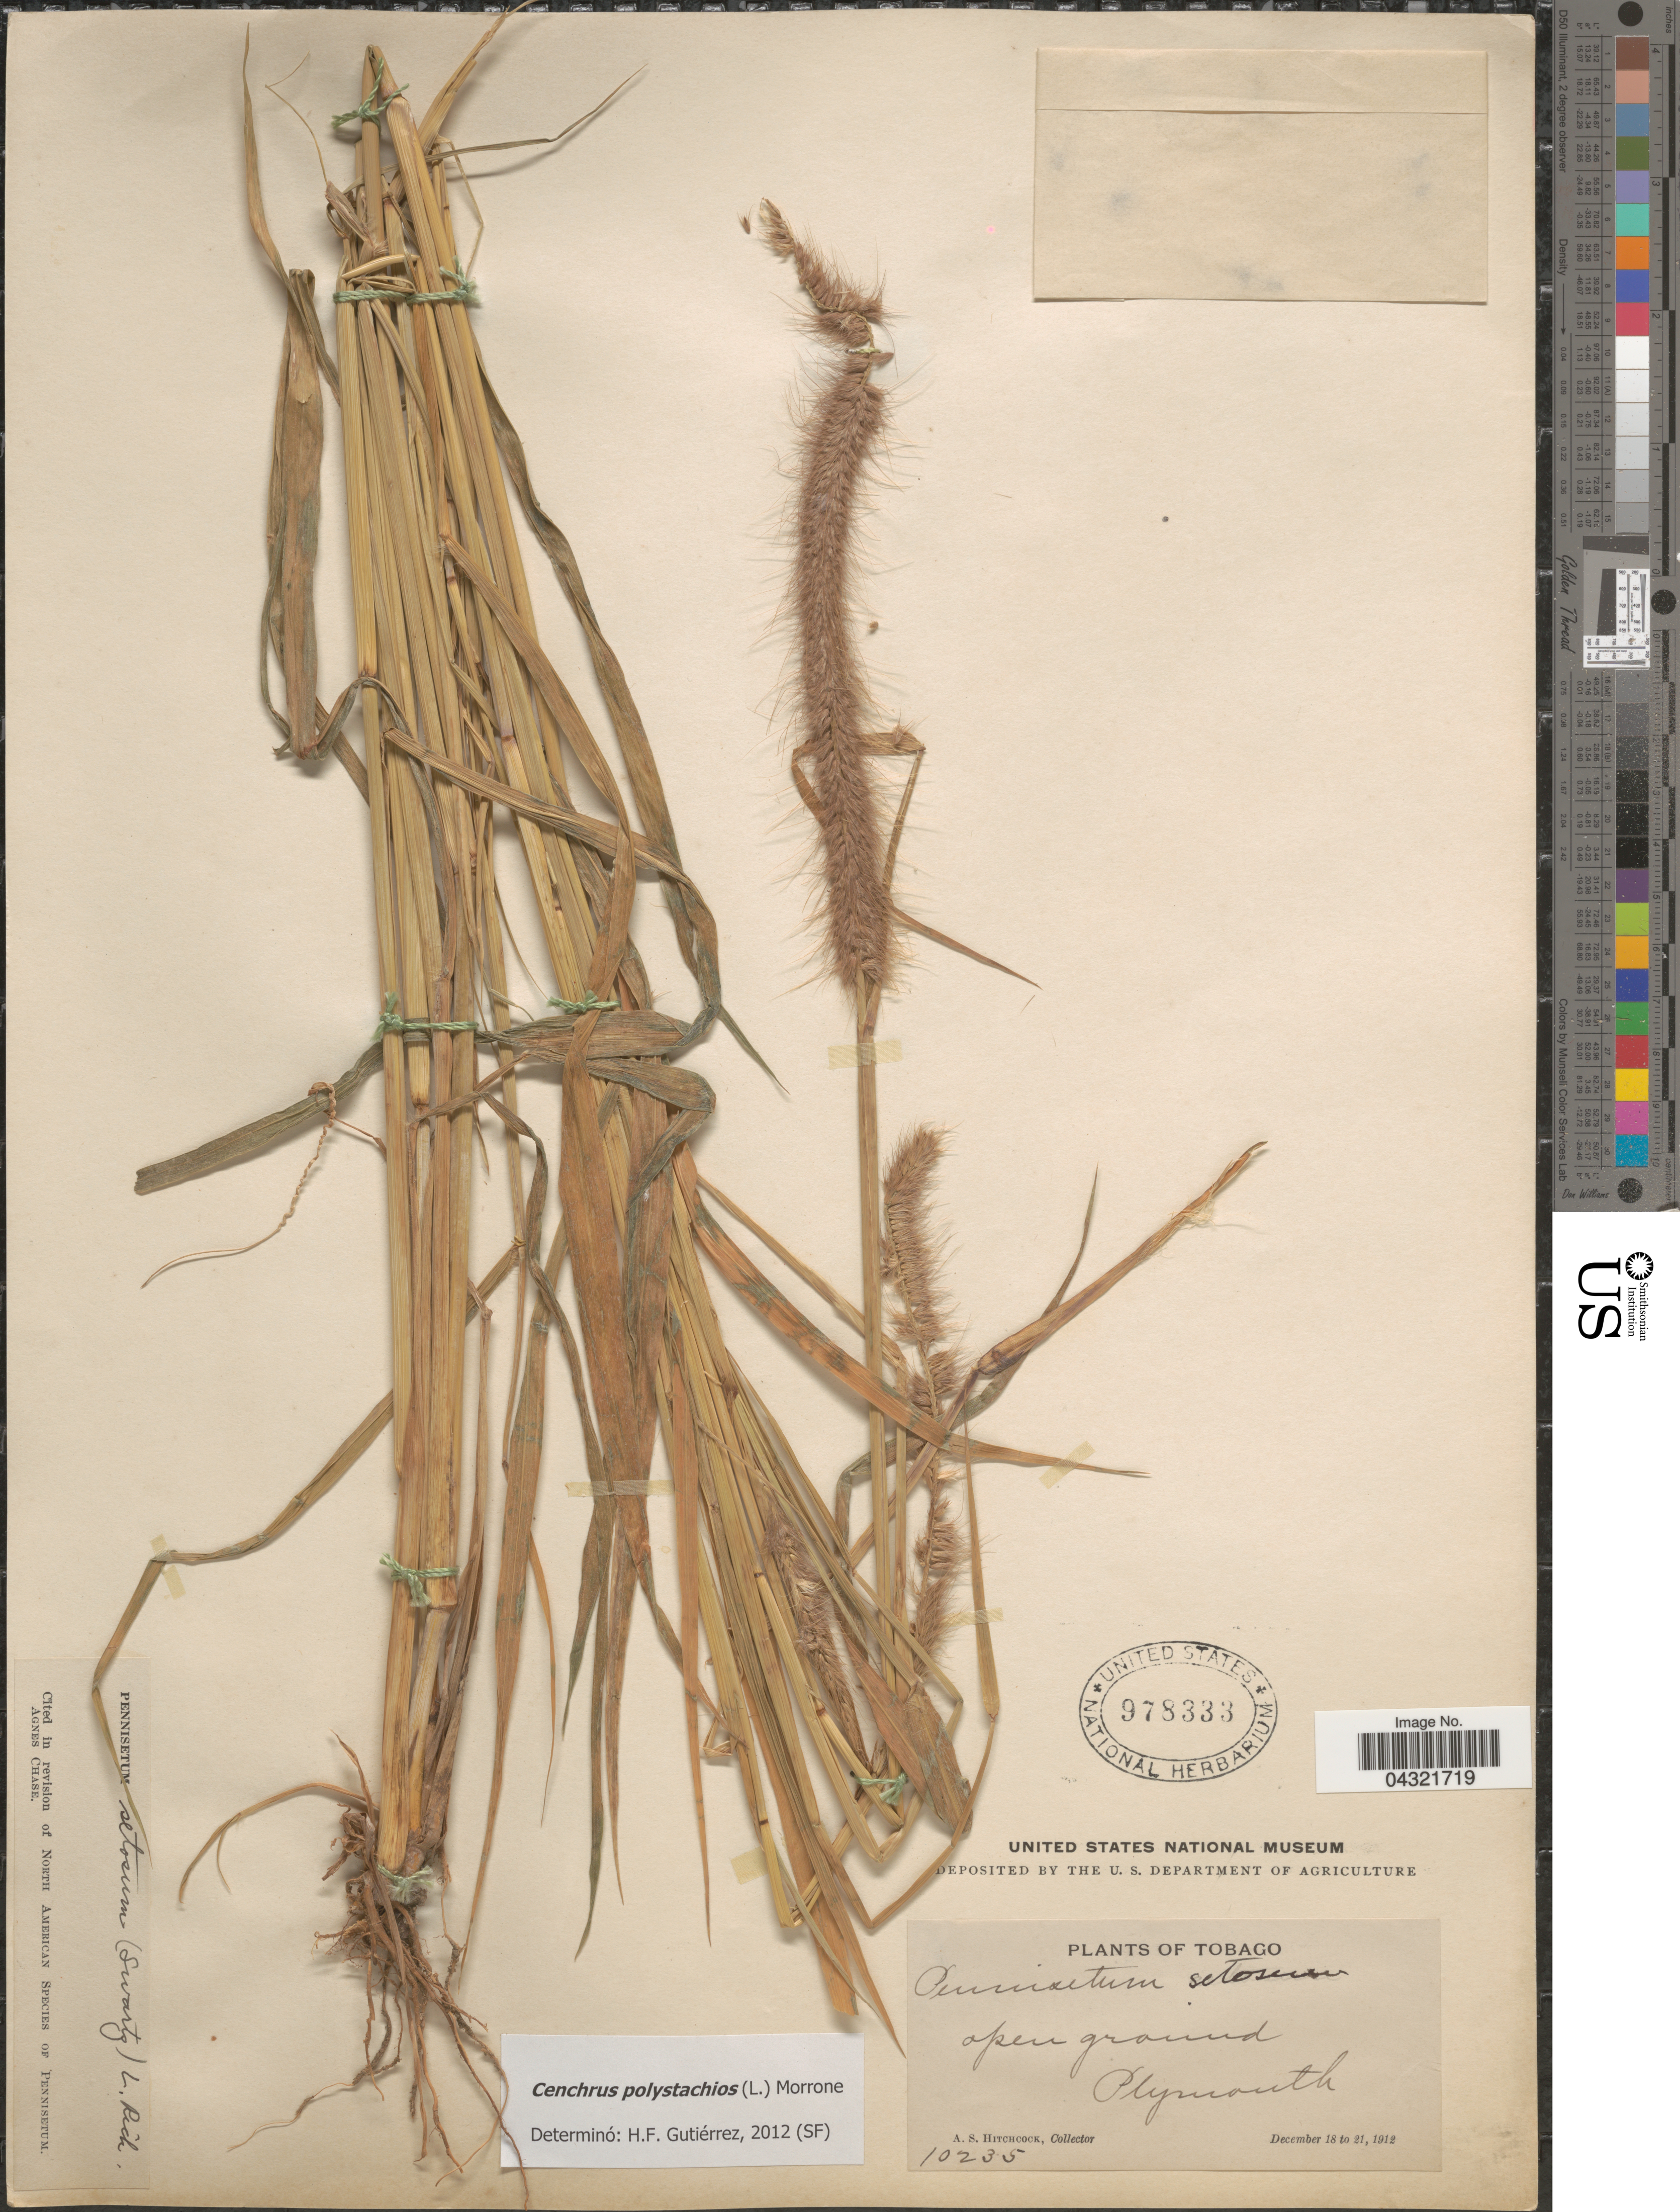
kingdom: Plantae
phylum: Tracheophyta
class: Liliopsida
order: Poales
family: Poaceae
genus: Cenchrus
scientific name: Cenchrus polystachios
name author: (L.) Morrone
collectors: A. S. Hitchcock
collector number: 10235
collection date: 1912-12-18/1912-12-21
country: Trinidad and Tobago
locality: Tobago. Open ground. Plymouth.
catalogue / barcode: US 978333